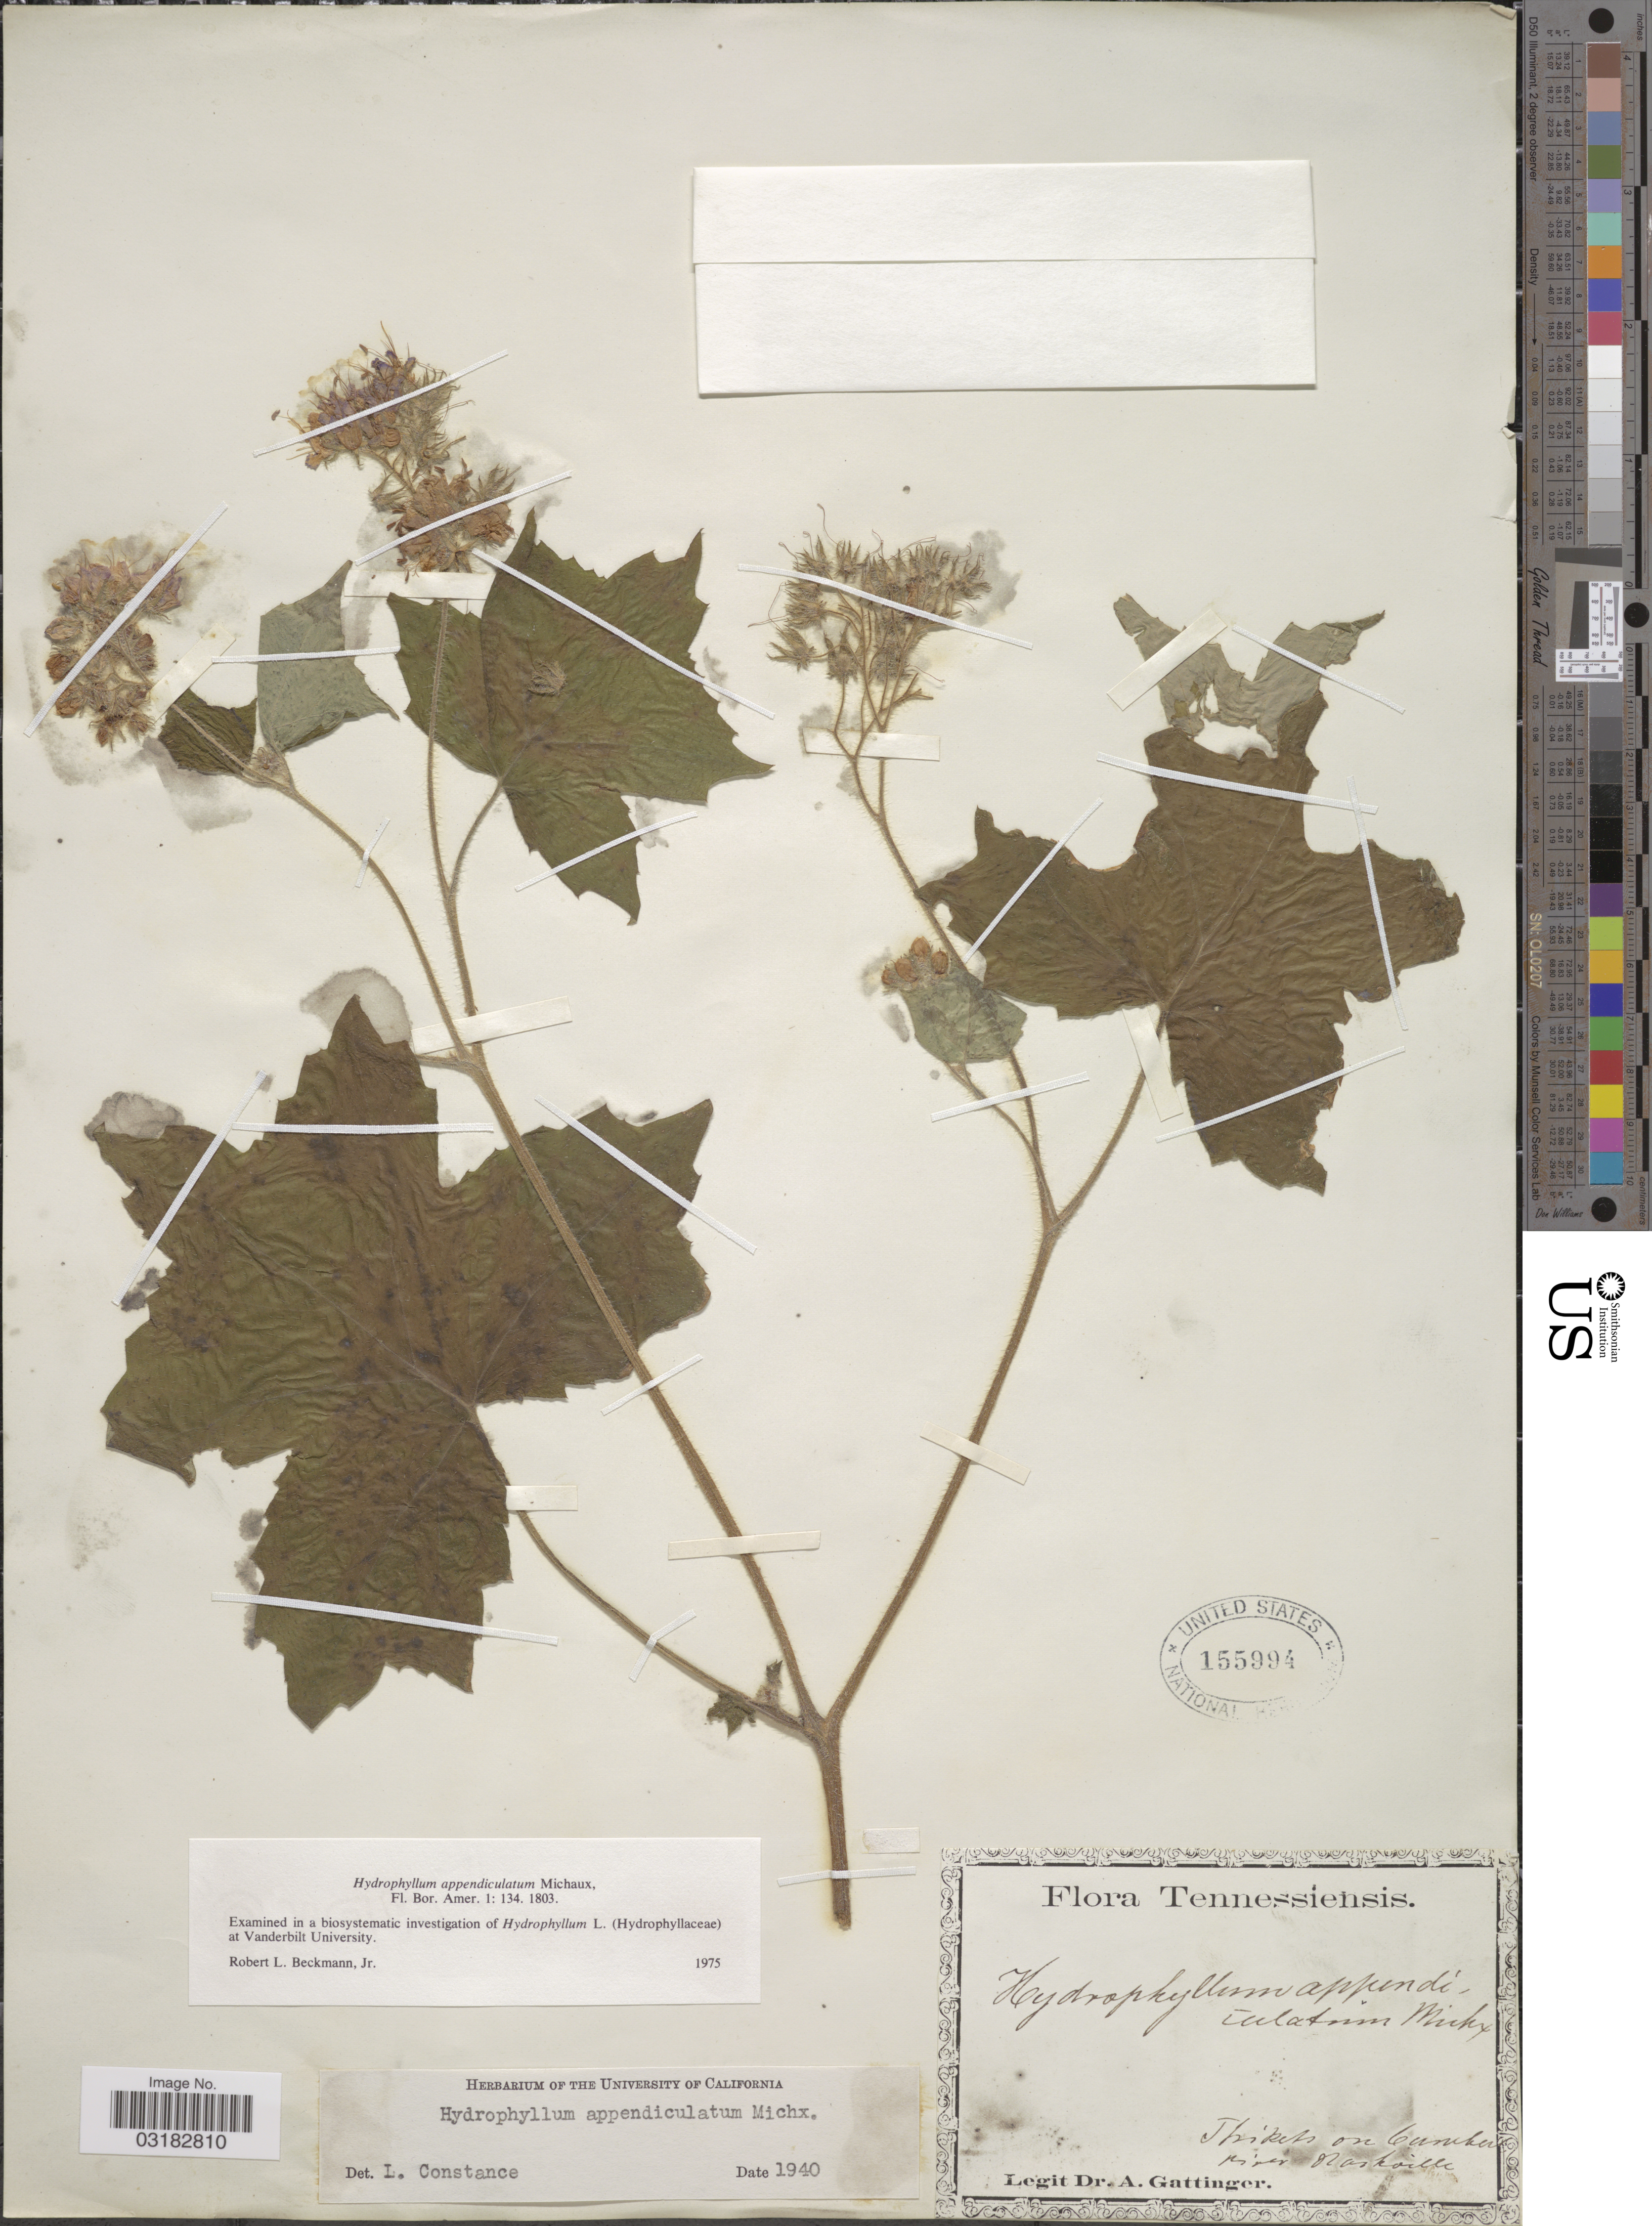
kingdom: Plantae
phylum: Tracheophyta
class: Magnoliopsida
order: Boraginales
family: Hydrophyllaceae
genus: Hydrophyllum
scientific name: Hydrophyllum appendiculatum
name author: Michx.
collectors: A. Gattinger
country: United States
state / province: Tennessee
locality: Thickets on Cumber river Nashville.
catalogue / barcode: US 155994